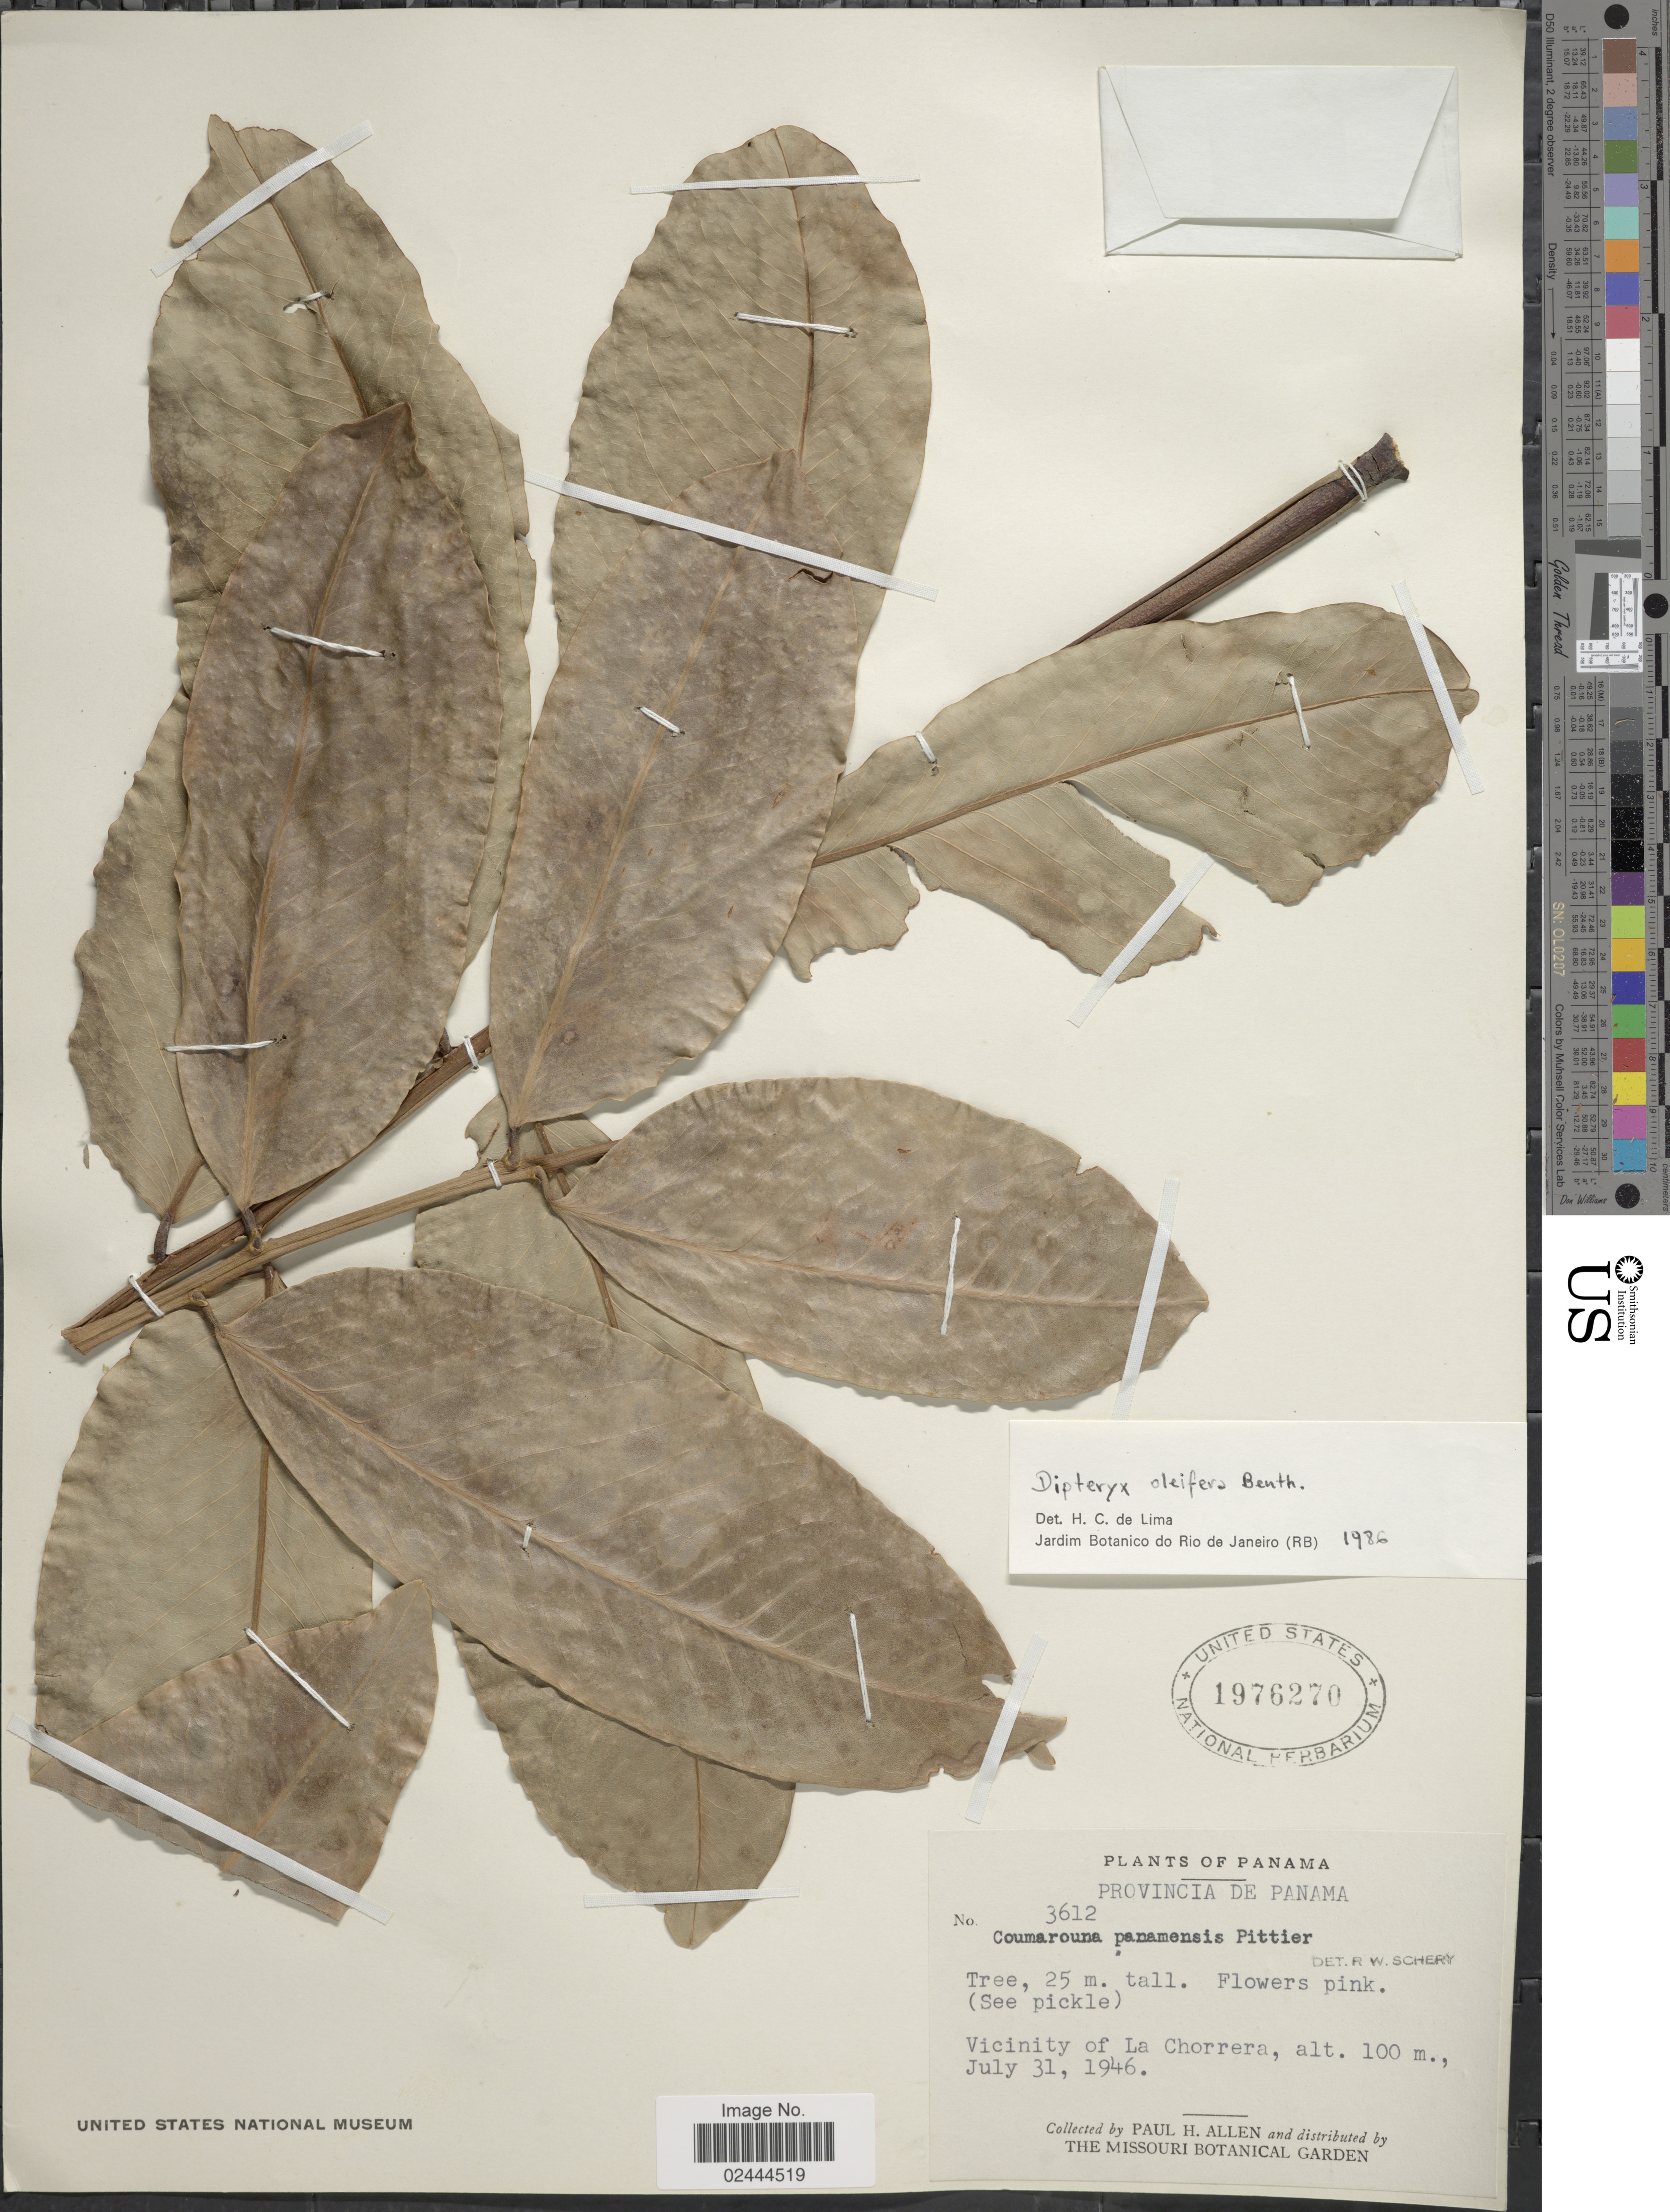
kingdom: Plantae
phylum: Tracheophyta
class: Magnoliopsida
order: Fabales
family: Fabaceae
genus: Dipteryx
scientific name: Dipteryx oleifera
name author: Benth.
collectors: P. H. Allen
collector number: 3612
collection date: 1946-07-31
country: Panama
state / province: Panamá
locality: Vicinity of La Chorrera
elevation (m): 100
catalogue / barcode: US 1976270